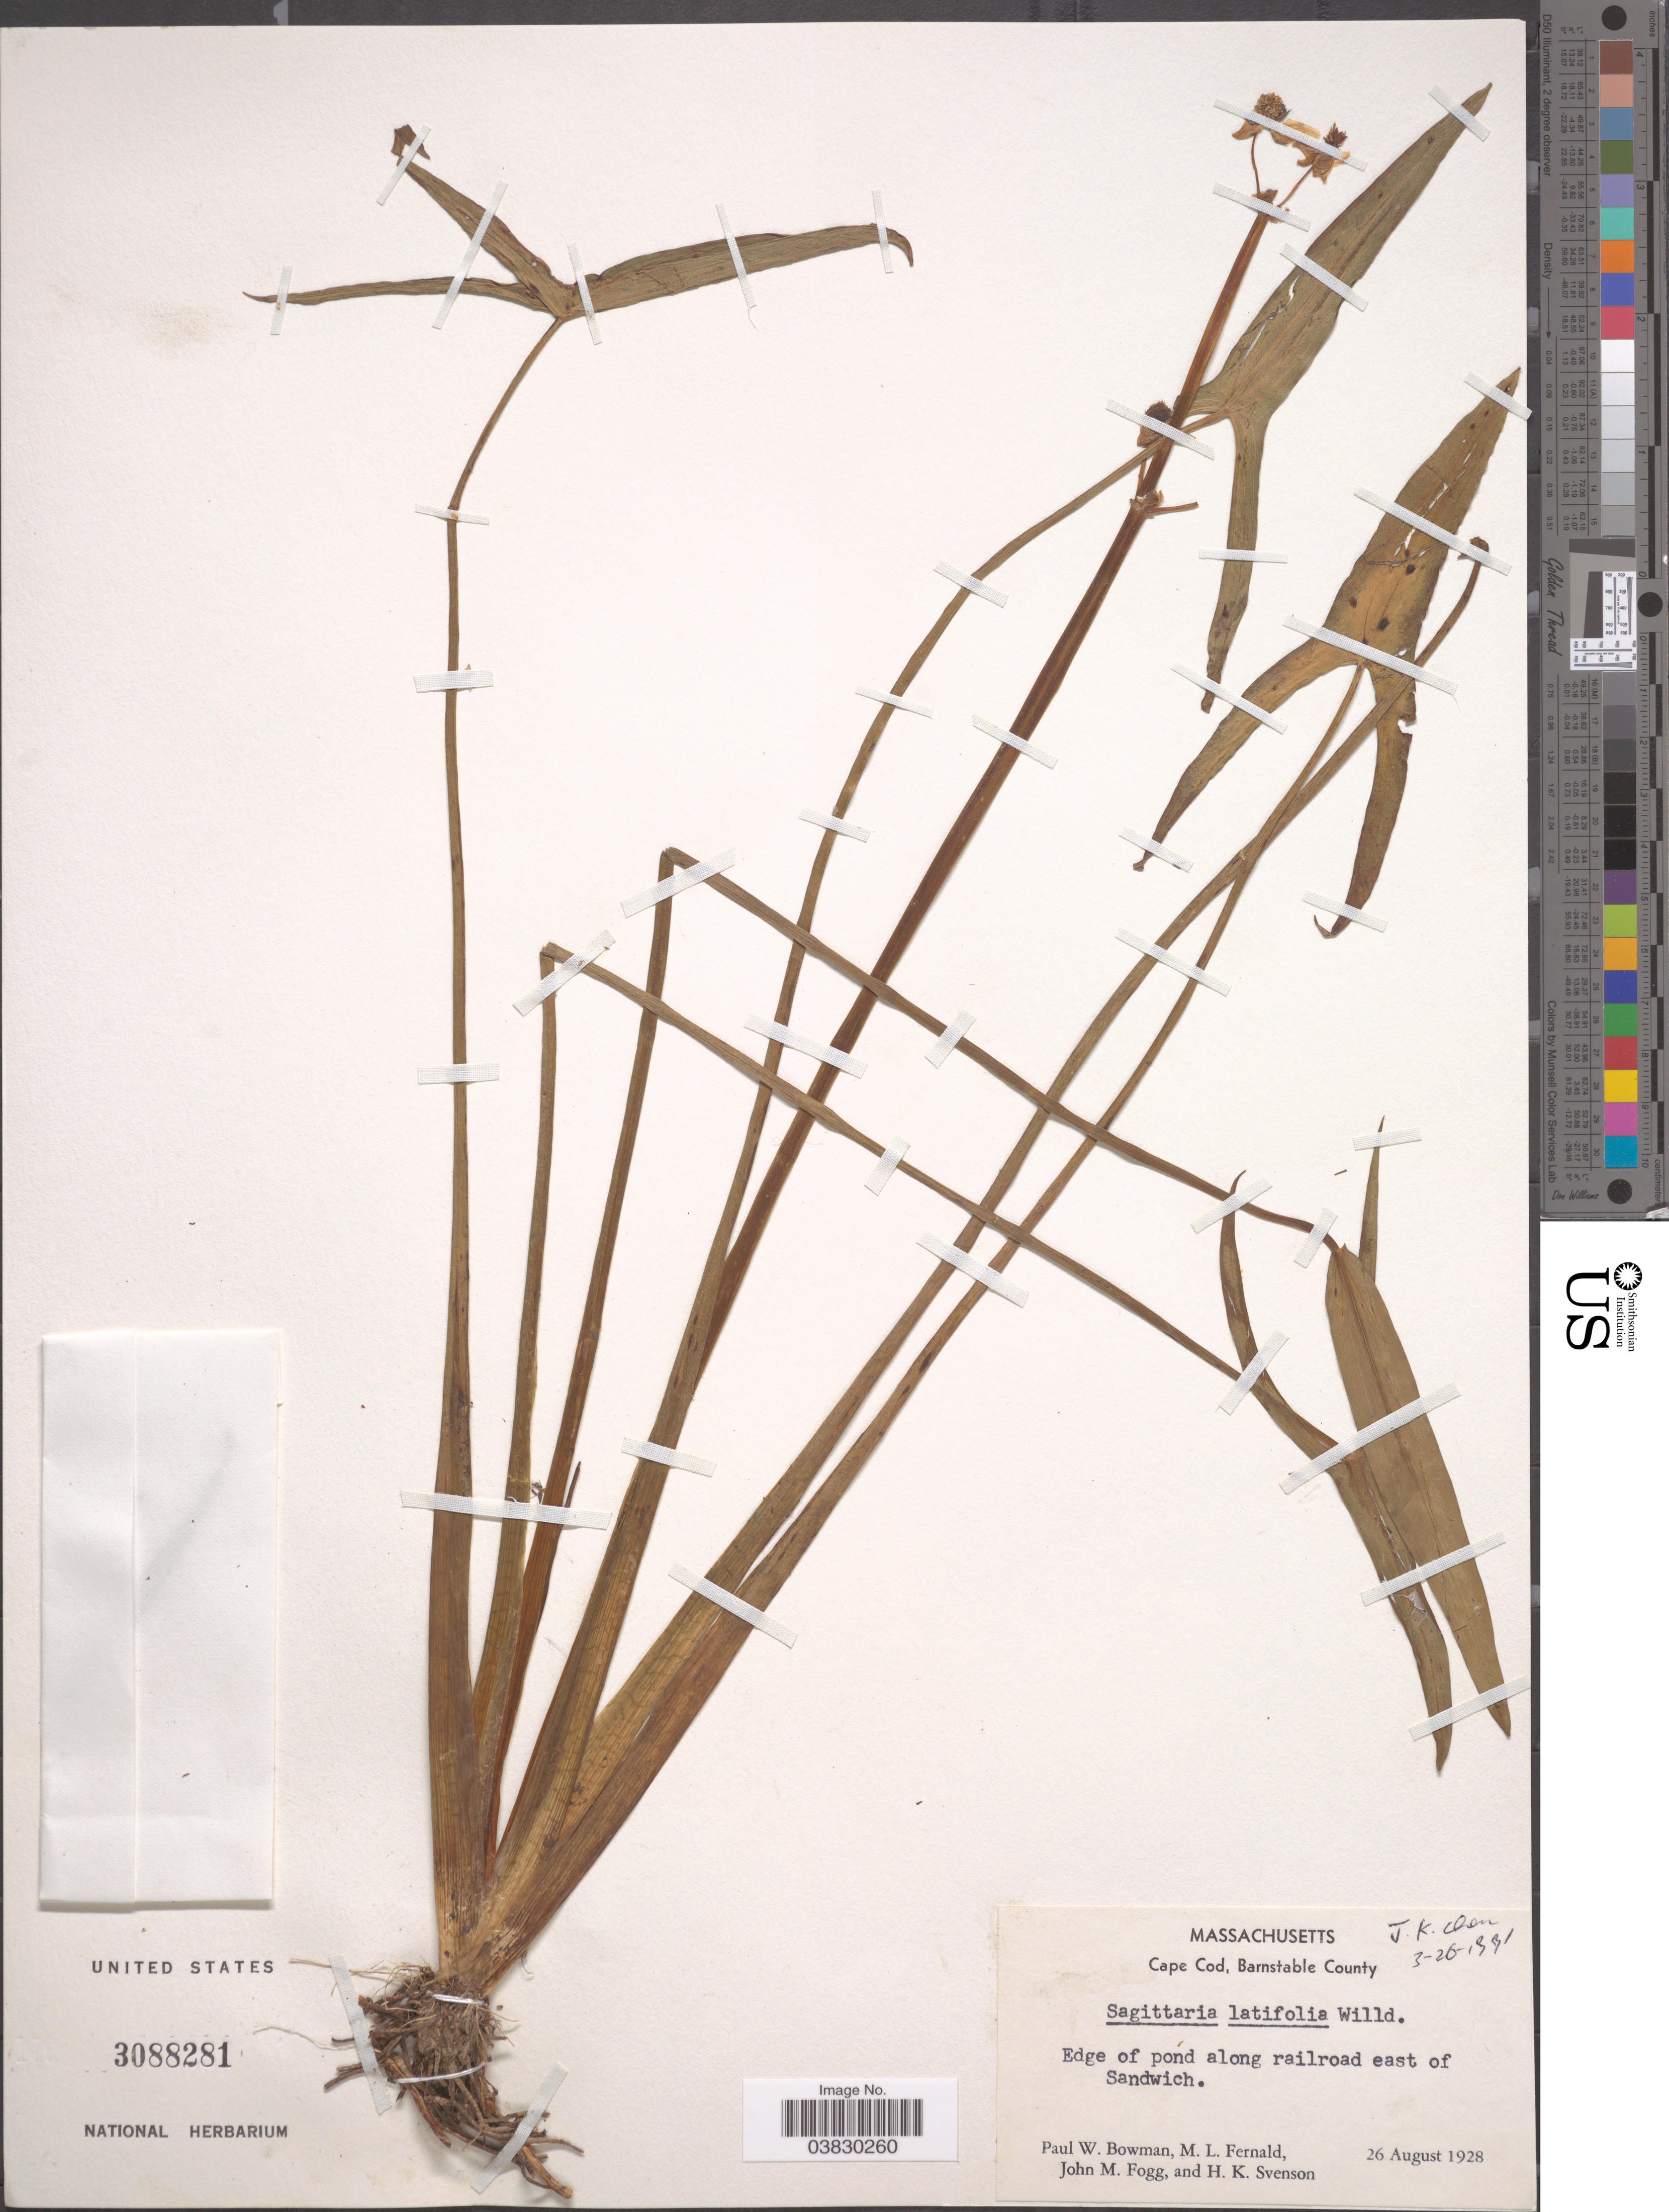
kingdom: Plantae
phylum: Tracheophyta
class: Liliopsida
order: Alismatales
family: Alismataceae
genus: Sagittaria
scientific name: Sagittaria latifolia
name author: Willd.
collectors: P. Bowman, M. L. Fernald, J. Fogg & H. K. Svenson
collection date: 1928-08-26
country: United States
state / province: Massachusetts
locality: Cape Cod, Barnstable County. Along railroad east of Sandwich.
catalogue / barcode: US 3088281